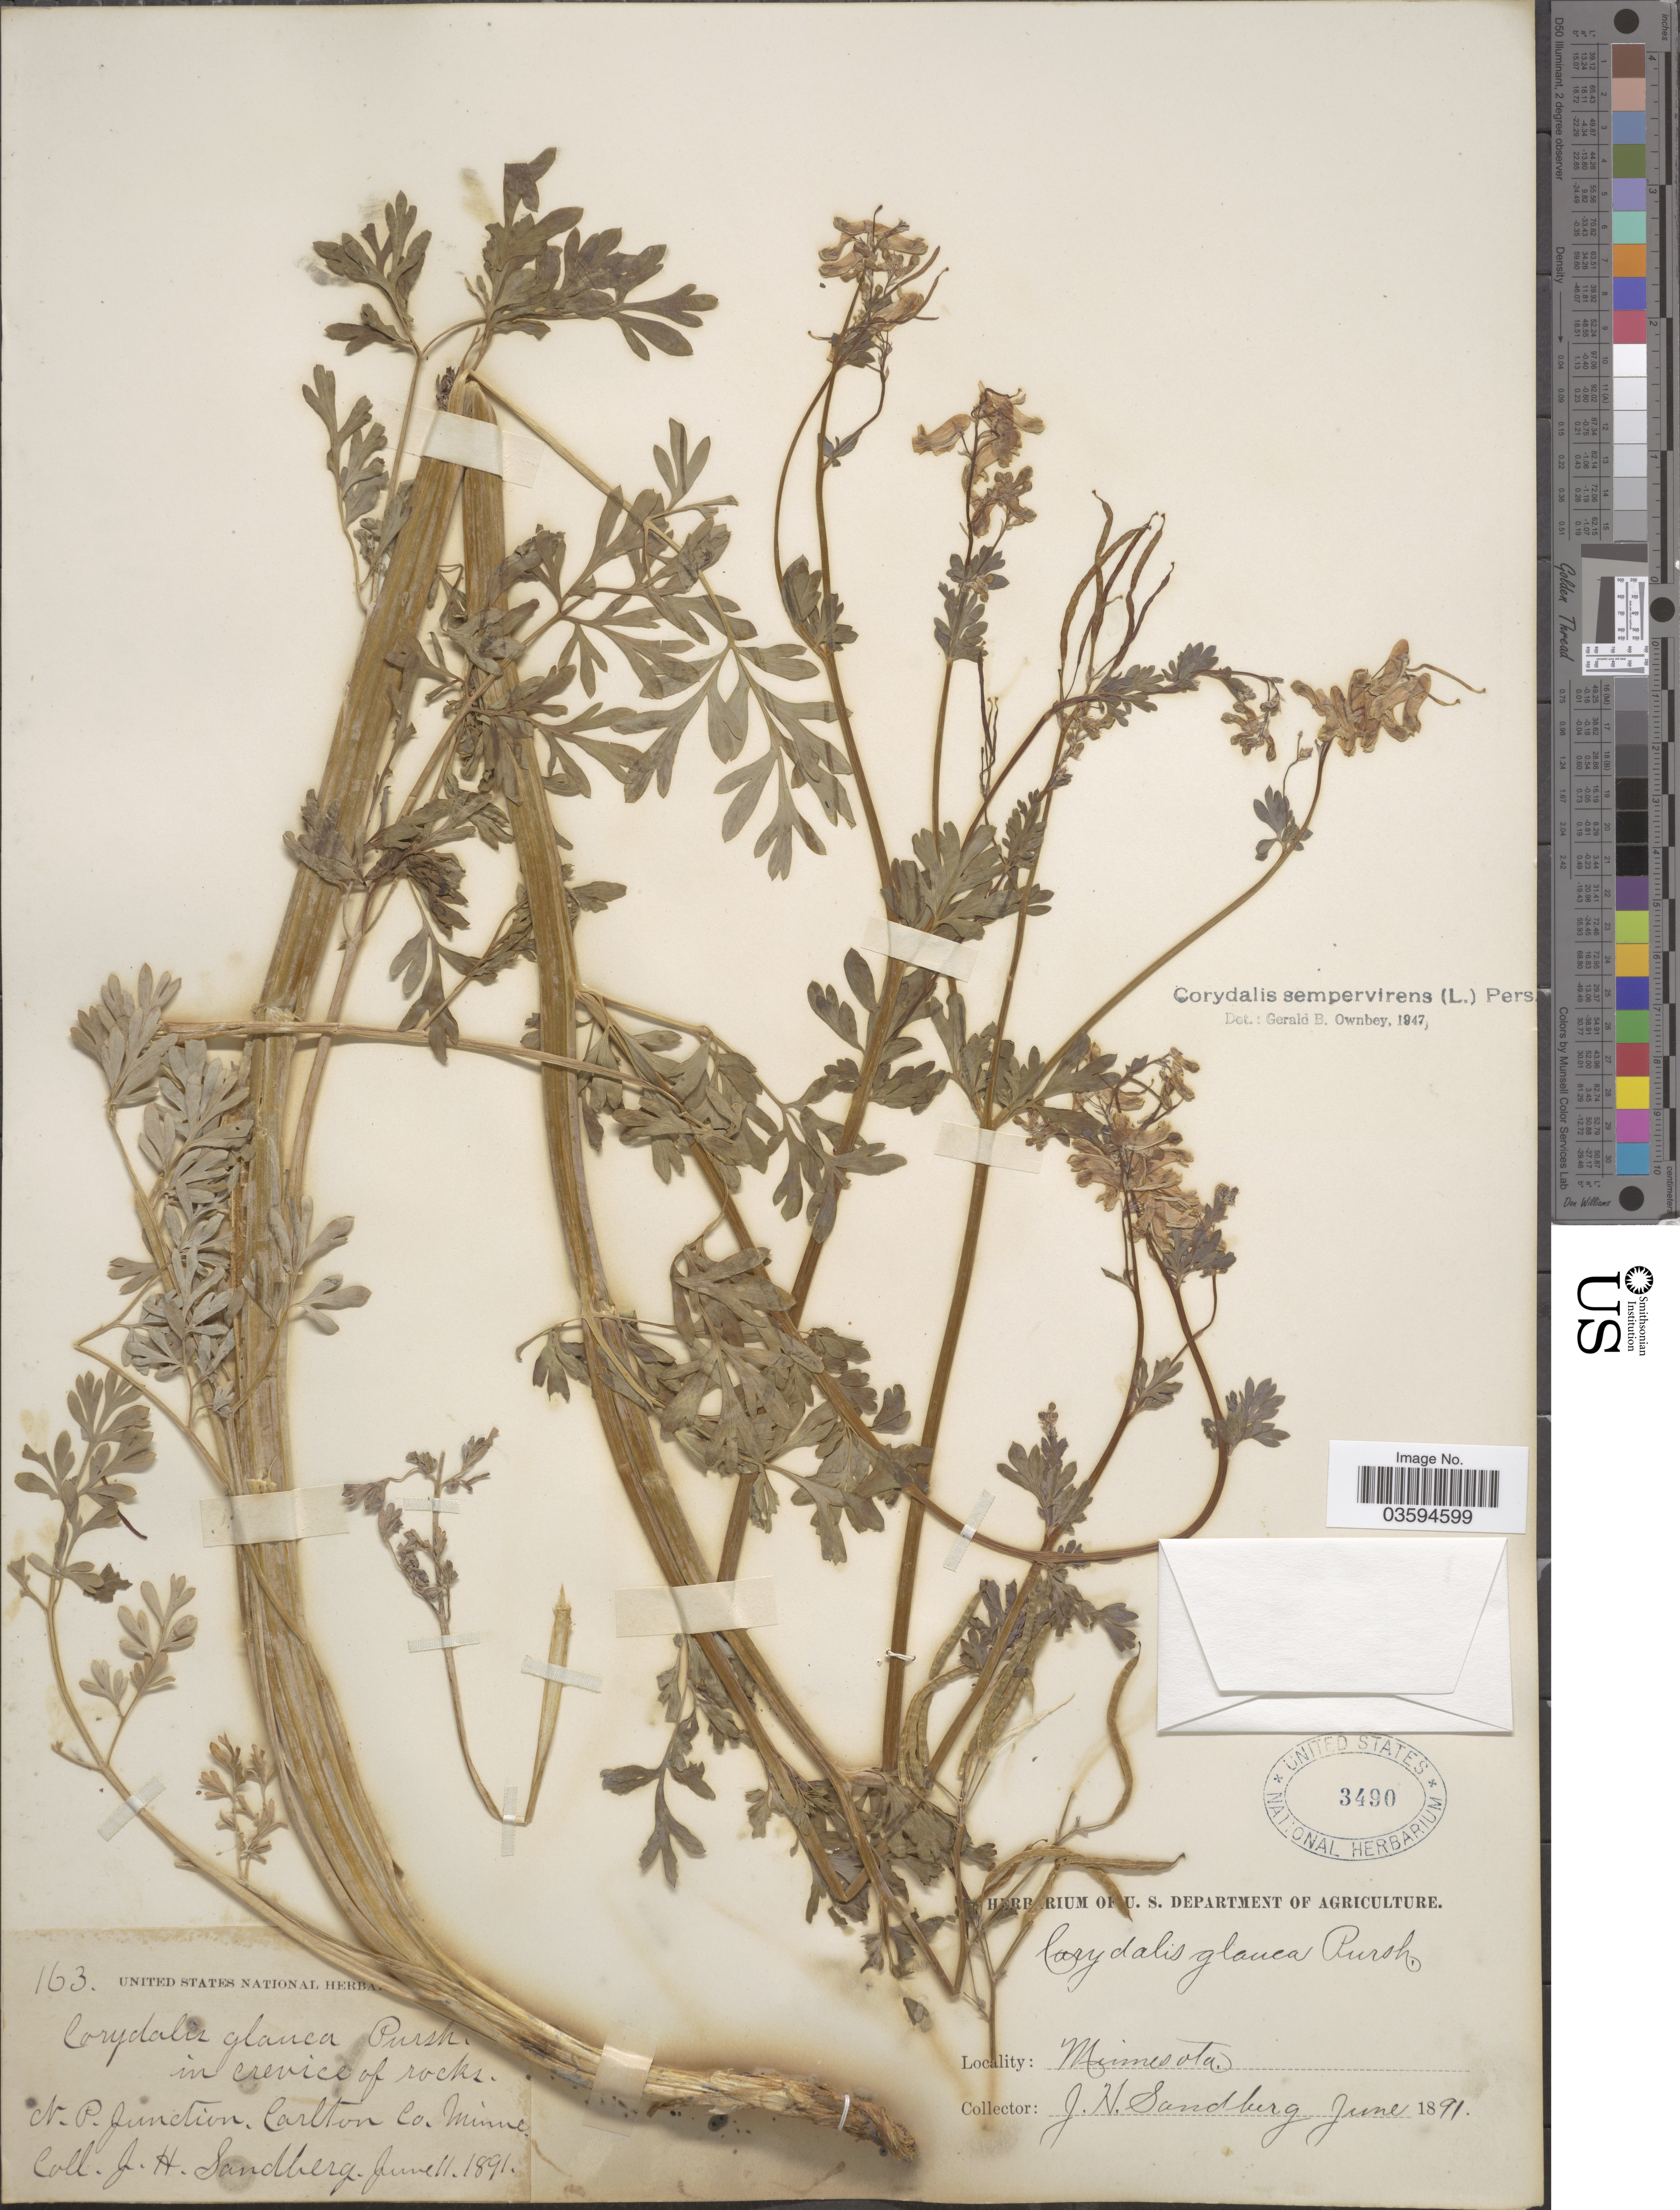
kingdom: Plantae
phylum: Tracheophyta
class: Magnoliopsida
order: Ranunculales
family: Papaveraceae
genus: Capnoides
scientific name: Capnoides sempervirens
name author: (L.) Borkh.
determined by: Strong, M. T., (US), Smithsonian Institution - National Museum of Natural History (UNITED STATES)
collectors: J. H. Sandberg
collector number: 163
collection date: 1891-06-11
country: United States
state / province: Minnesota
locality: In crevice of rocks. N.P. Junction, Carlton Co.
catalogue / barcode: US 3490